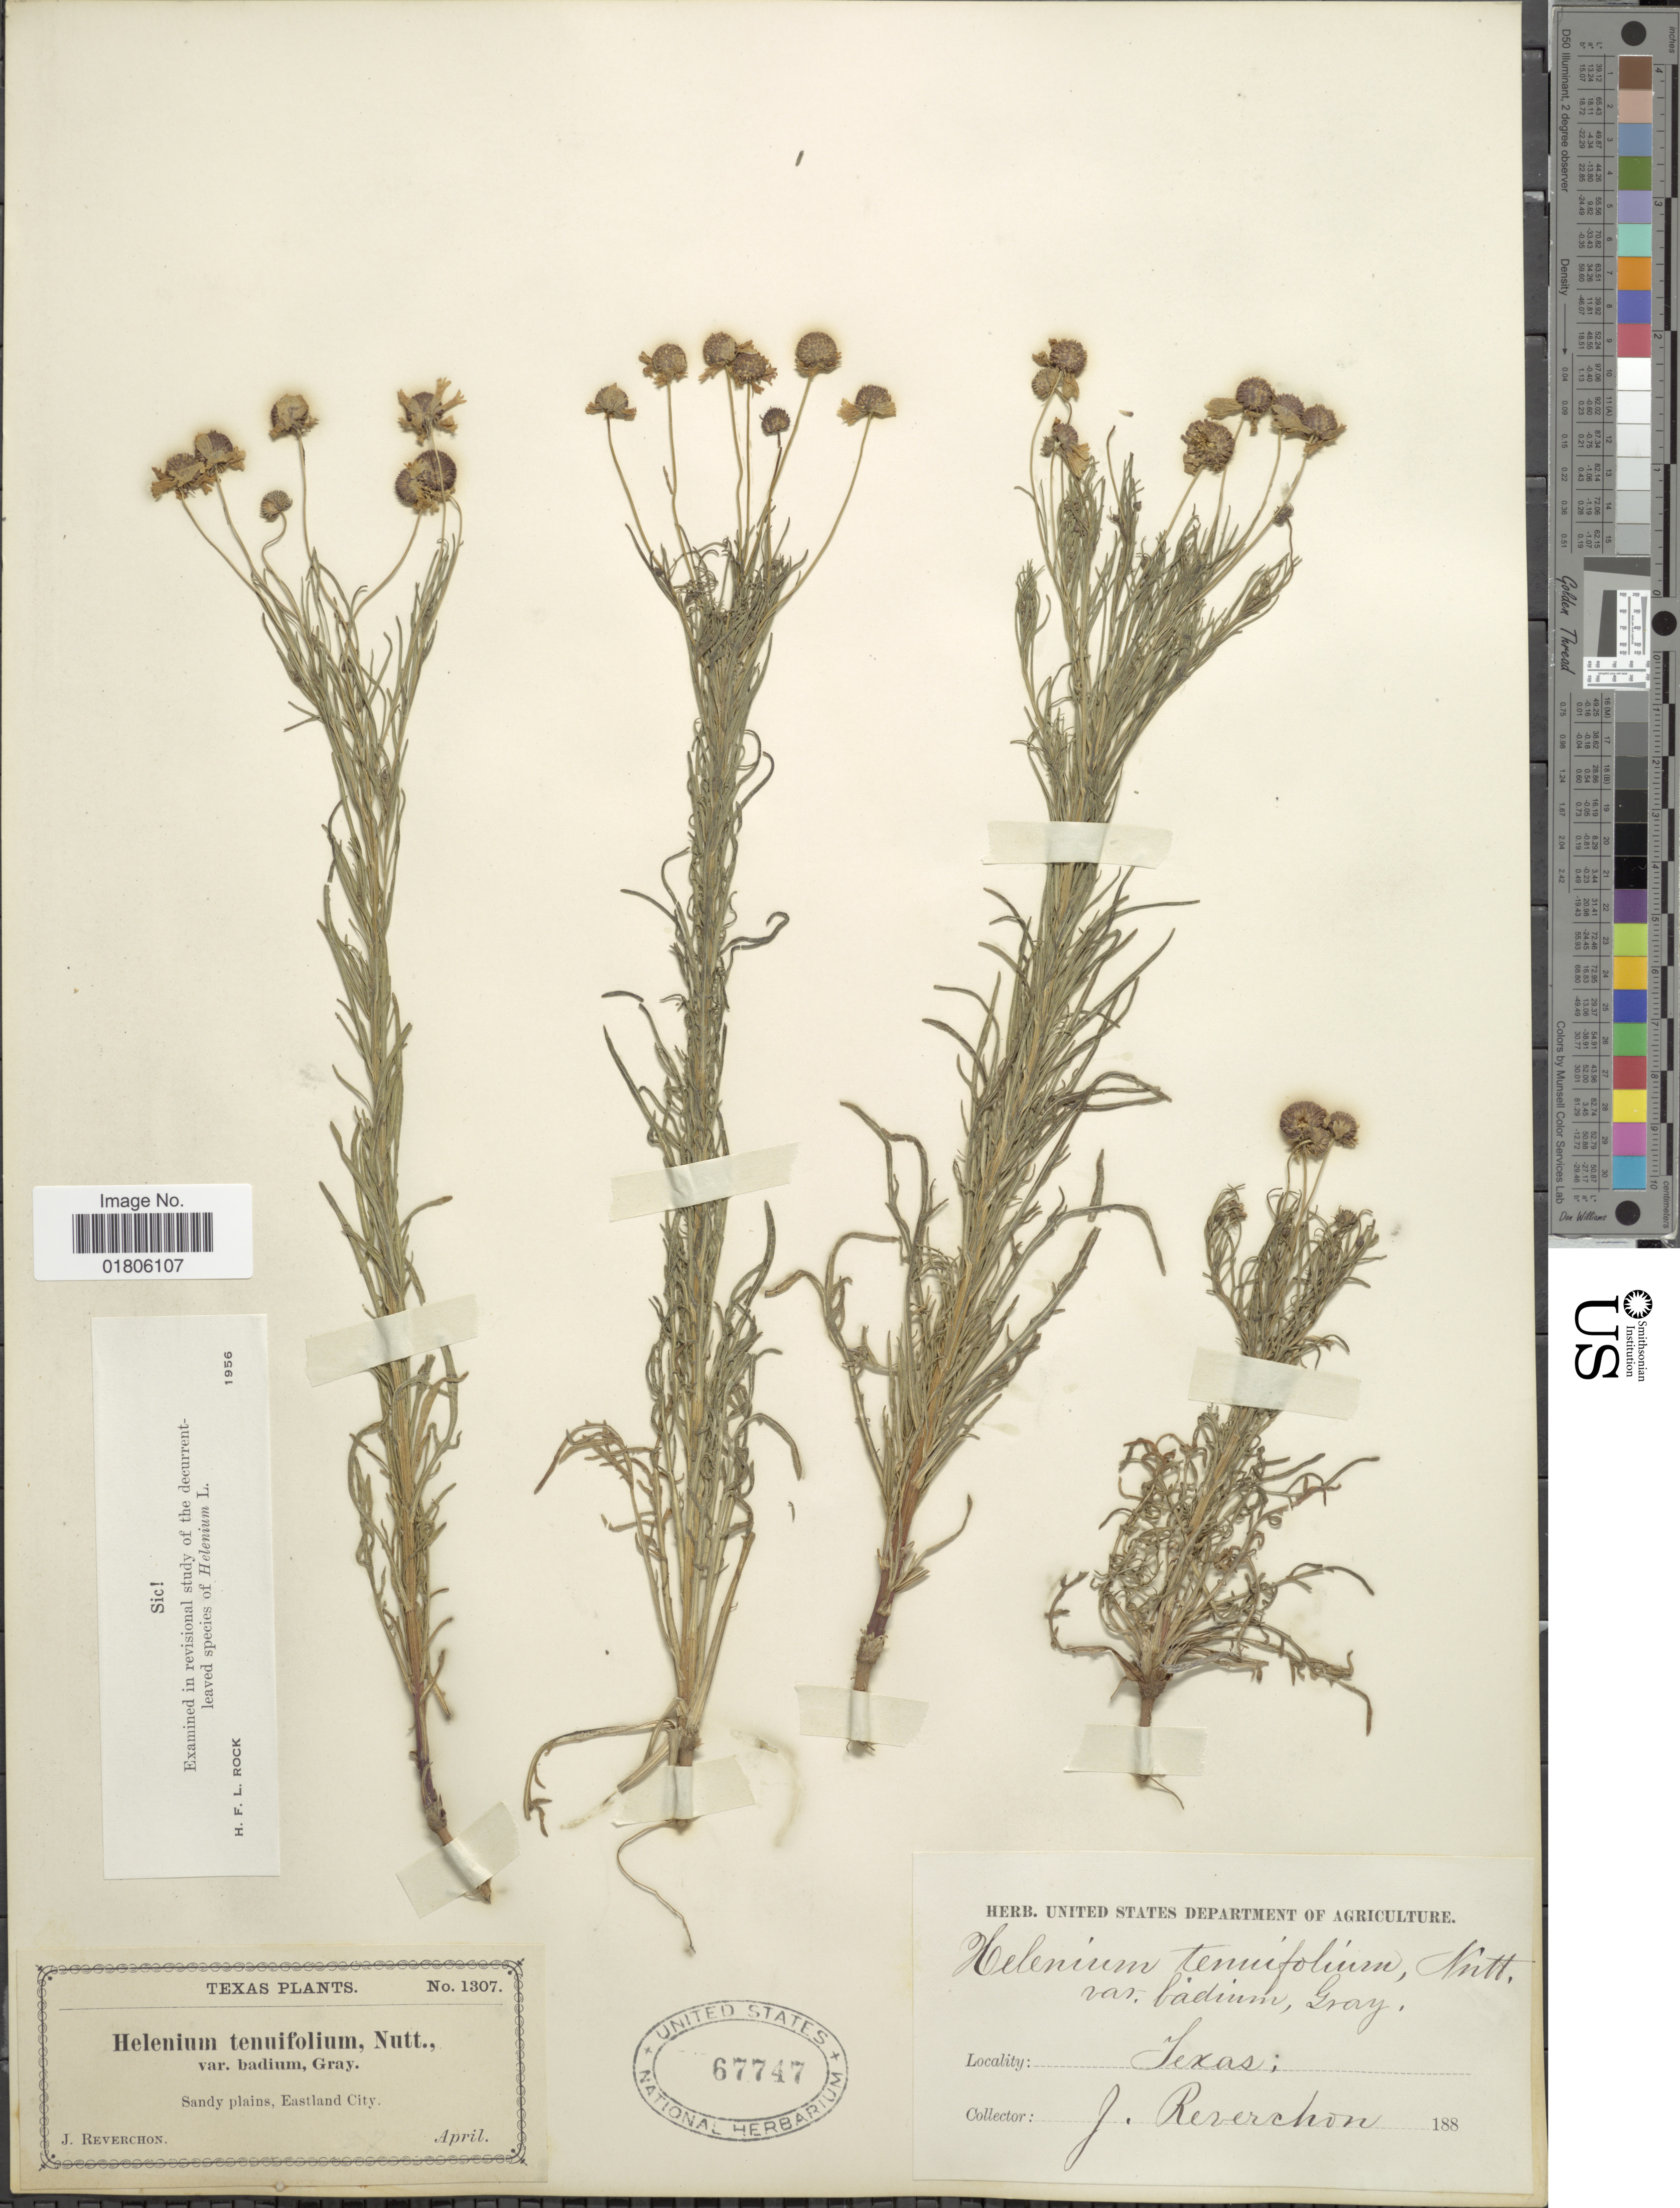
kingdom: Plantae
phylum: Tracheophyta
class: Magnoliopsida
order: Asterales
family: Asteraceae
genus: Helenium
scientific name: Helenium badium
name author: (A. Gray) Greene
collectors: J. Reverchon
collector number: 1307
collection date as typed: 188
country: United States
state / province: Texas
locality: Eastland City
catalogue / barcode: US 67747